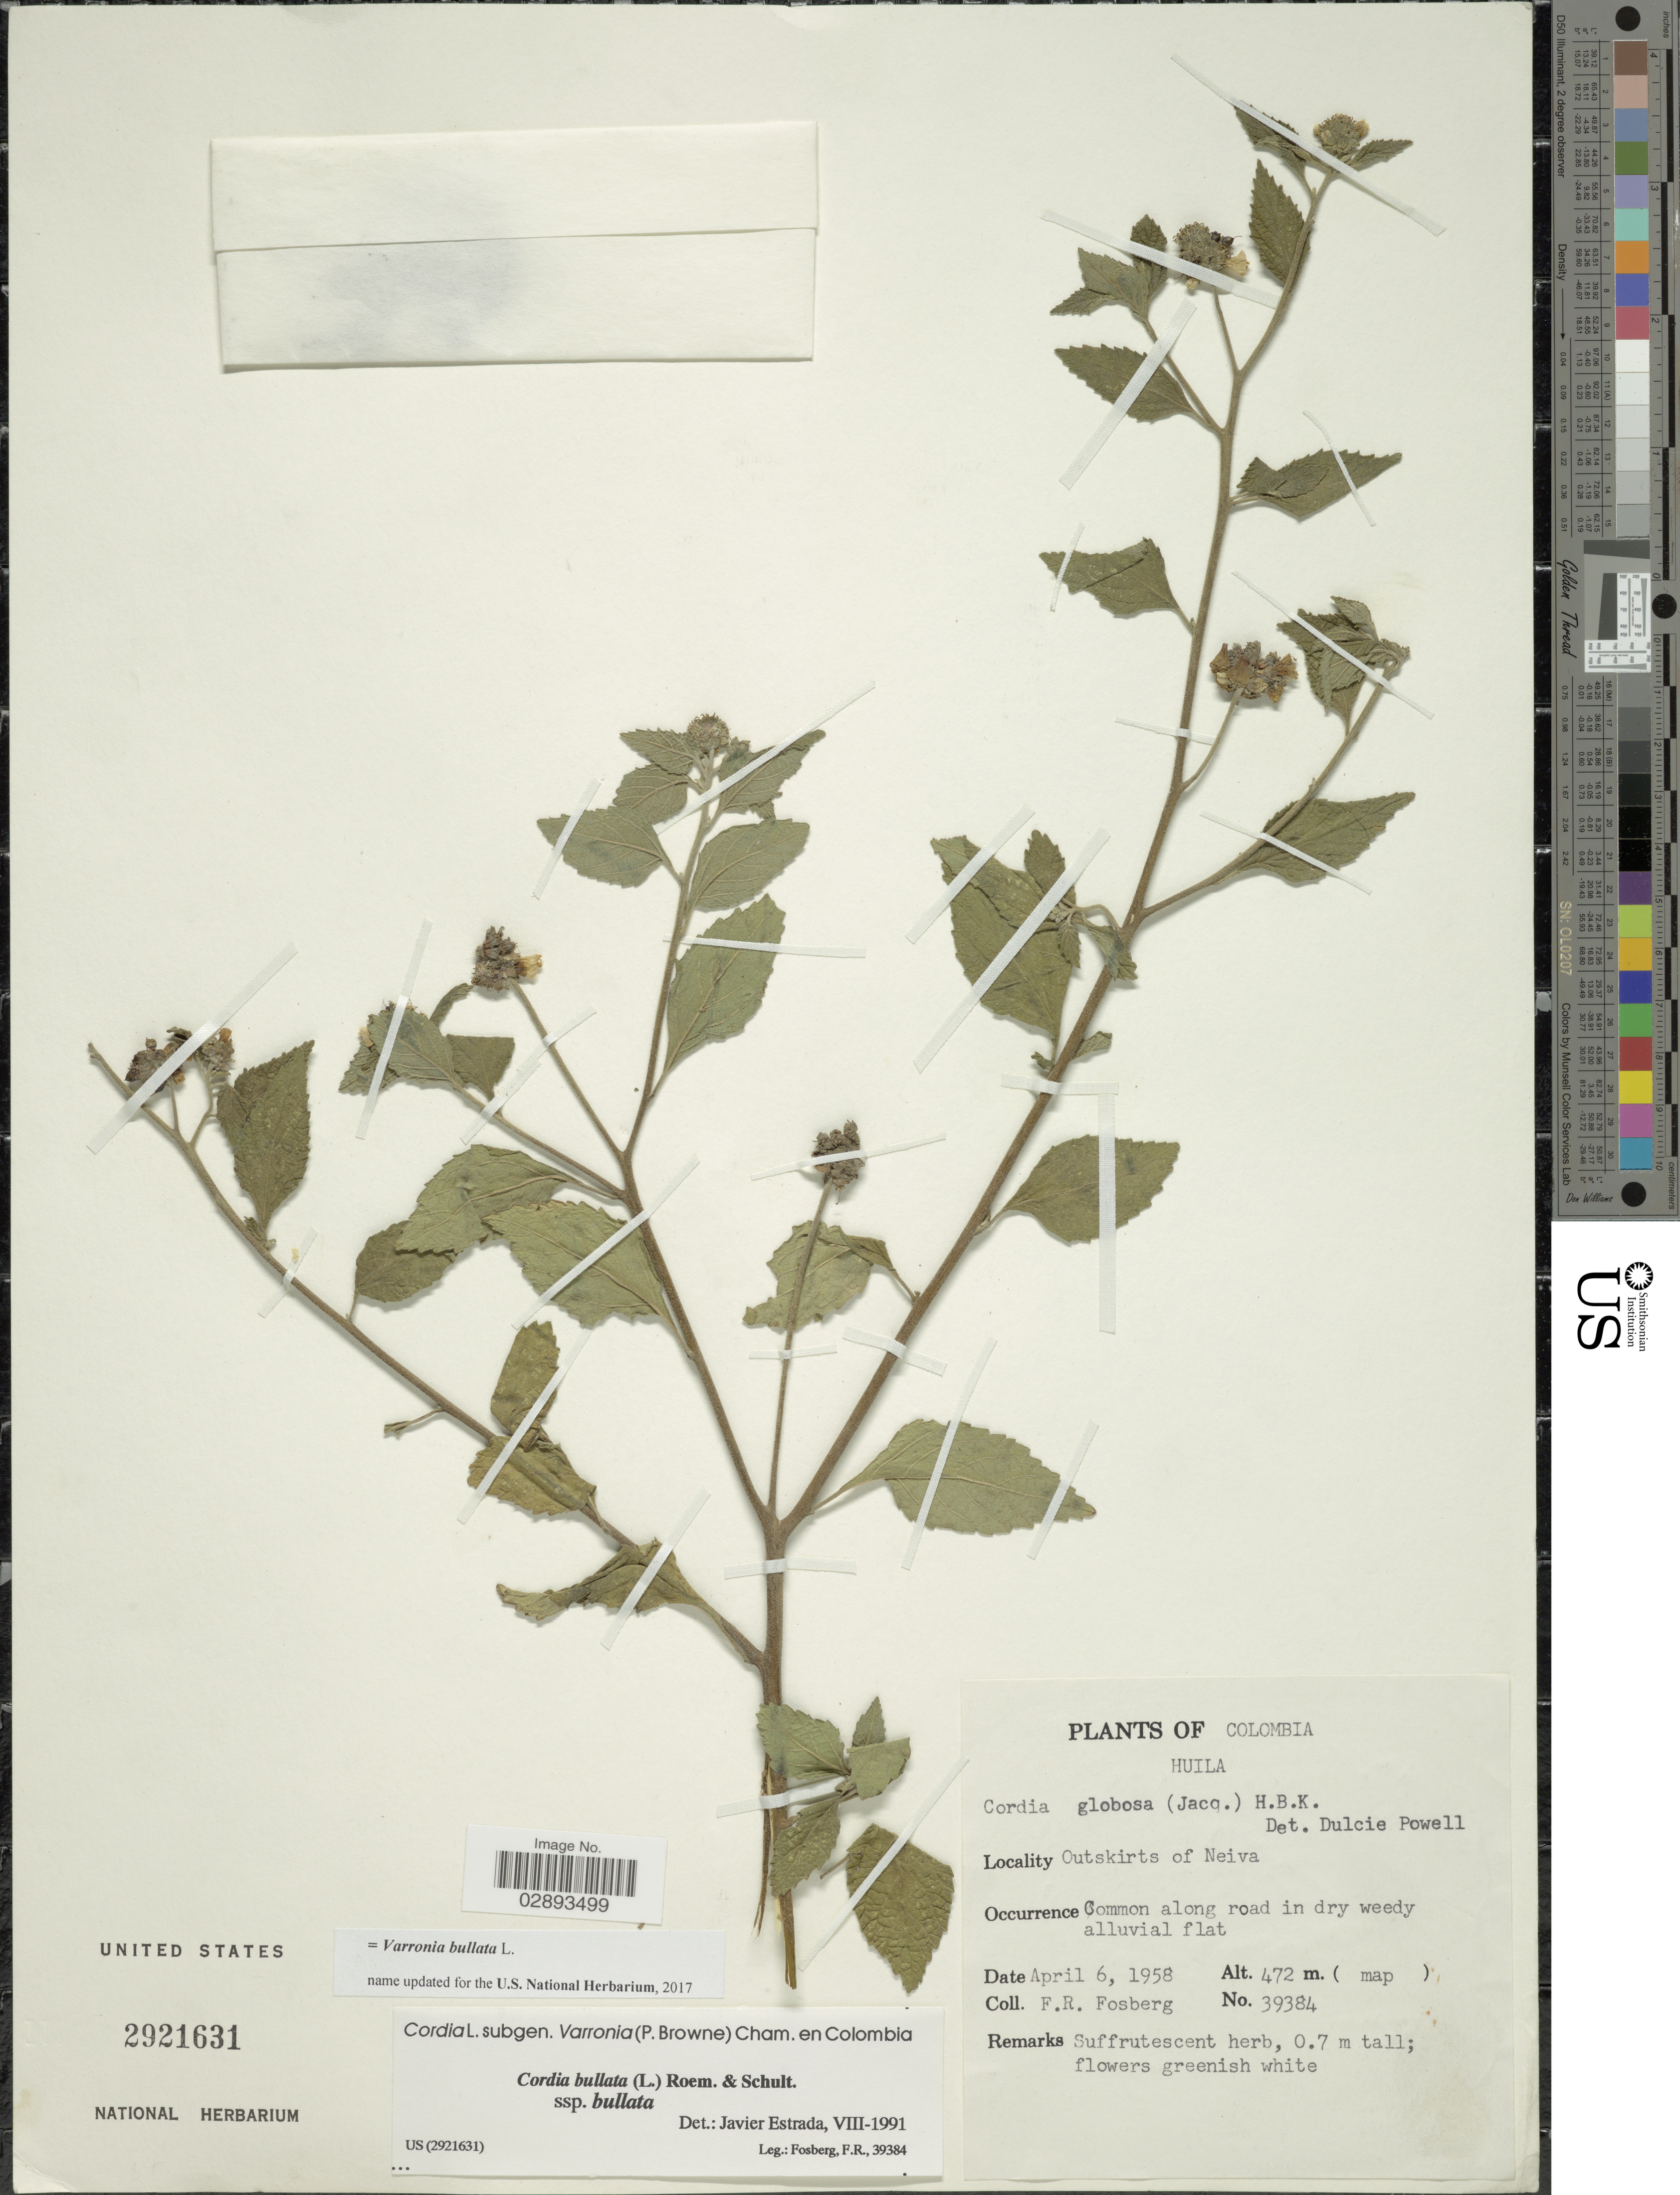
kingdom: Plantae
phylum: Tracheophyta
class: Magnoliopsida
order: Boraginales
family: Cordiaceae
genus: Varronia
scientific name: Varronia bullata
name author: L.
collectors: F. R. Fosberg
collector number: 39384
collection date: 1958-04-06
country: Colombia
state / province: Huila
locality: Outskirts of Neiva.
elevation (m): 472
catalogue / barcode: US 2921631